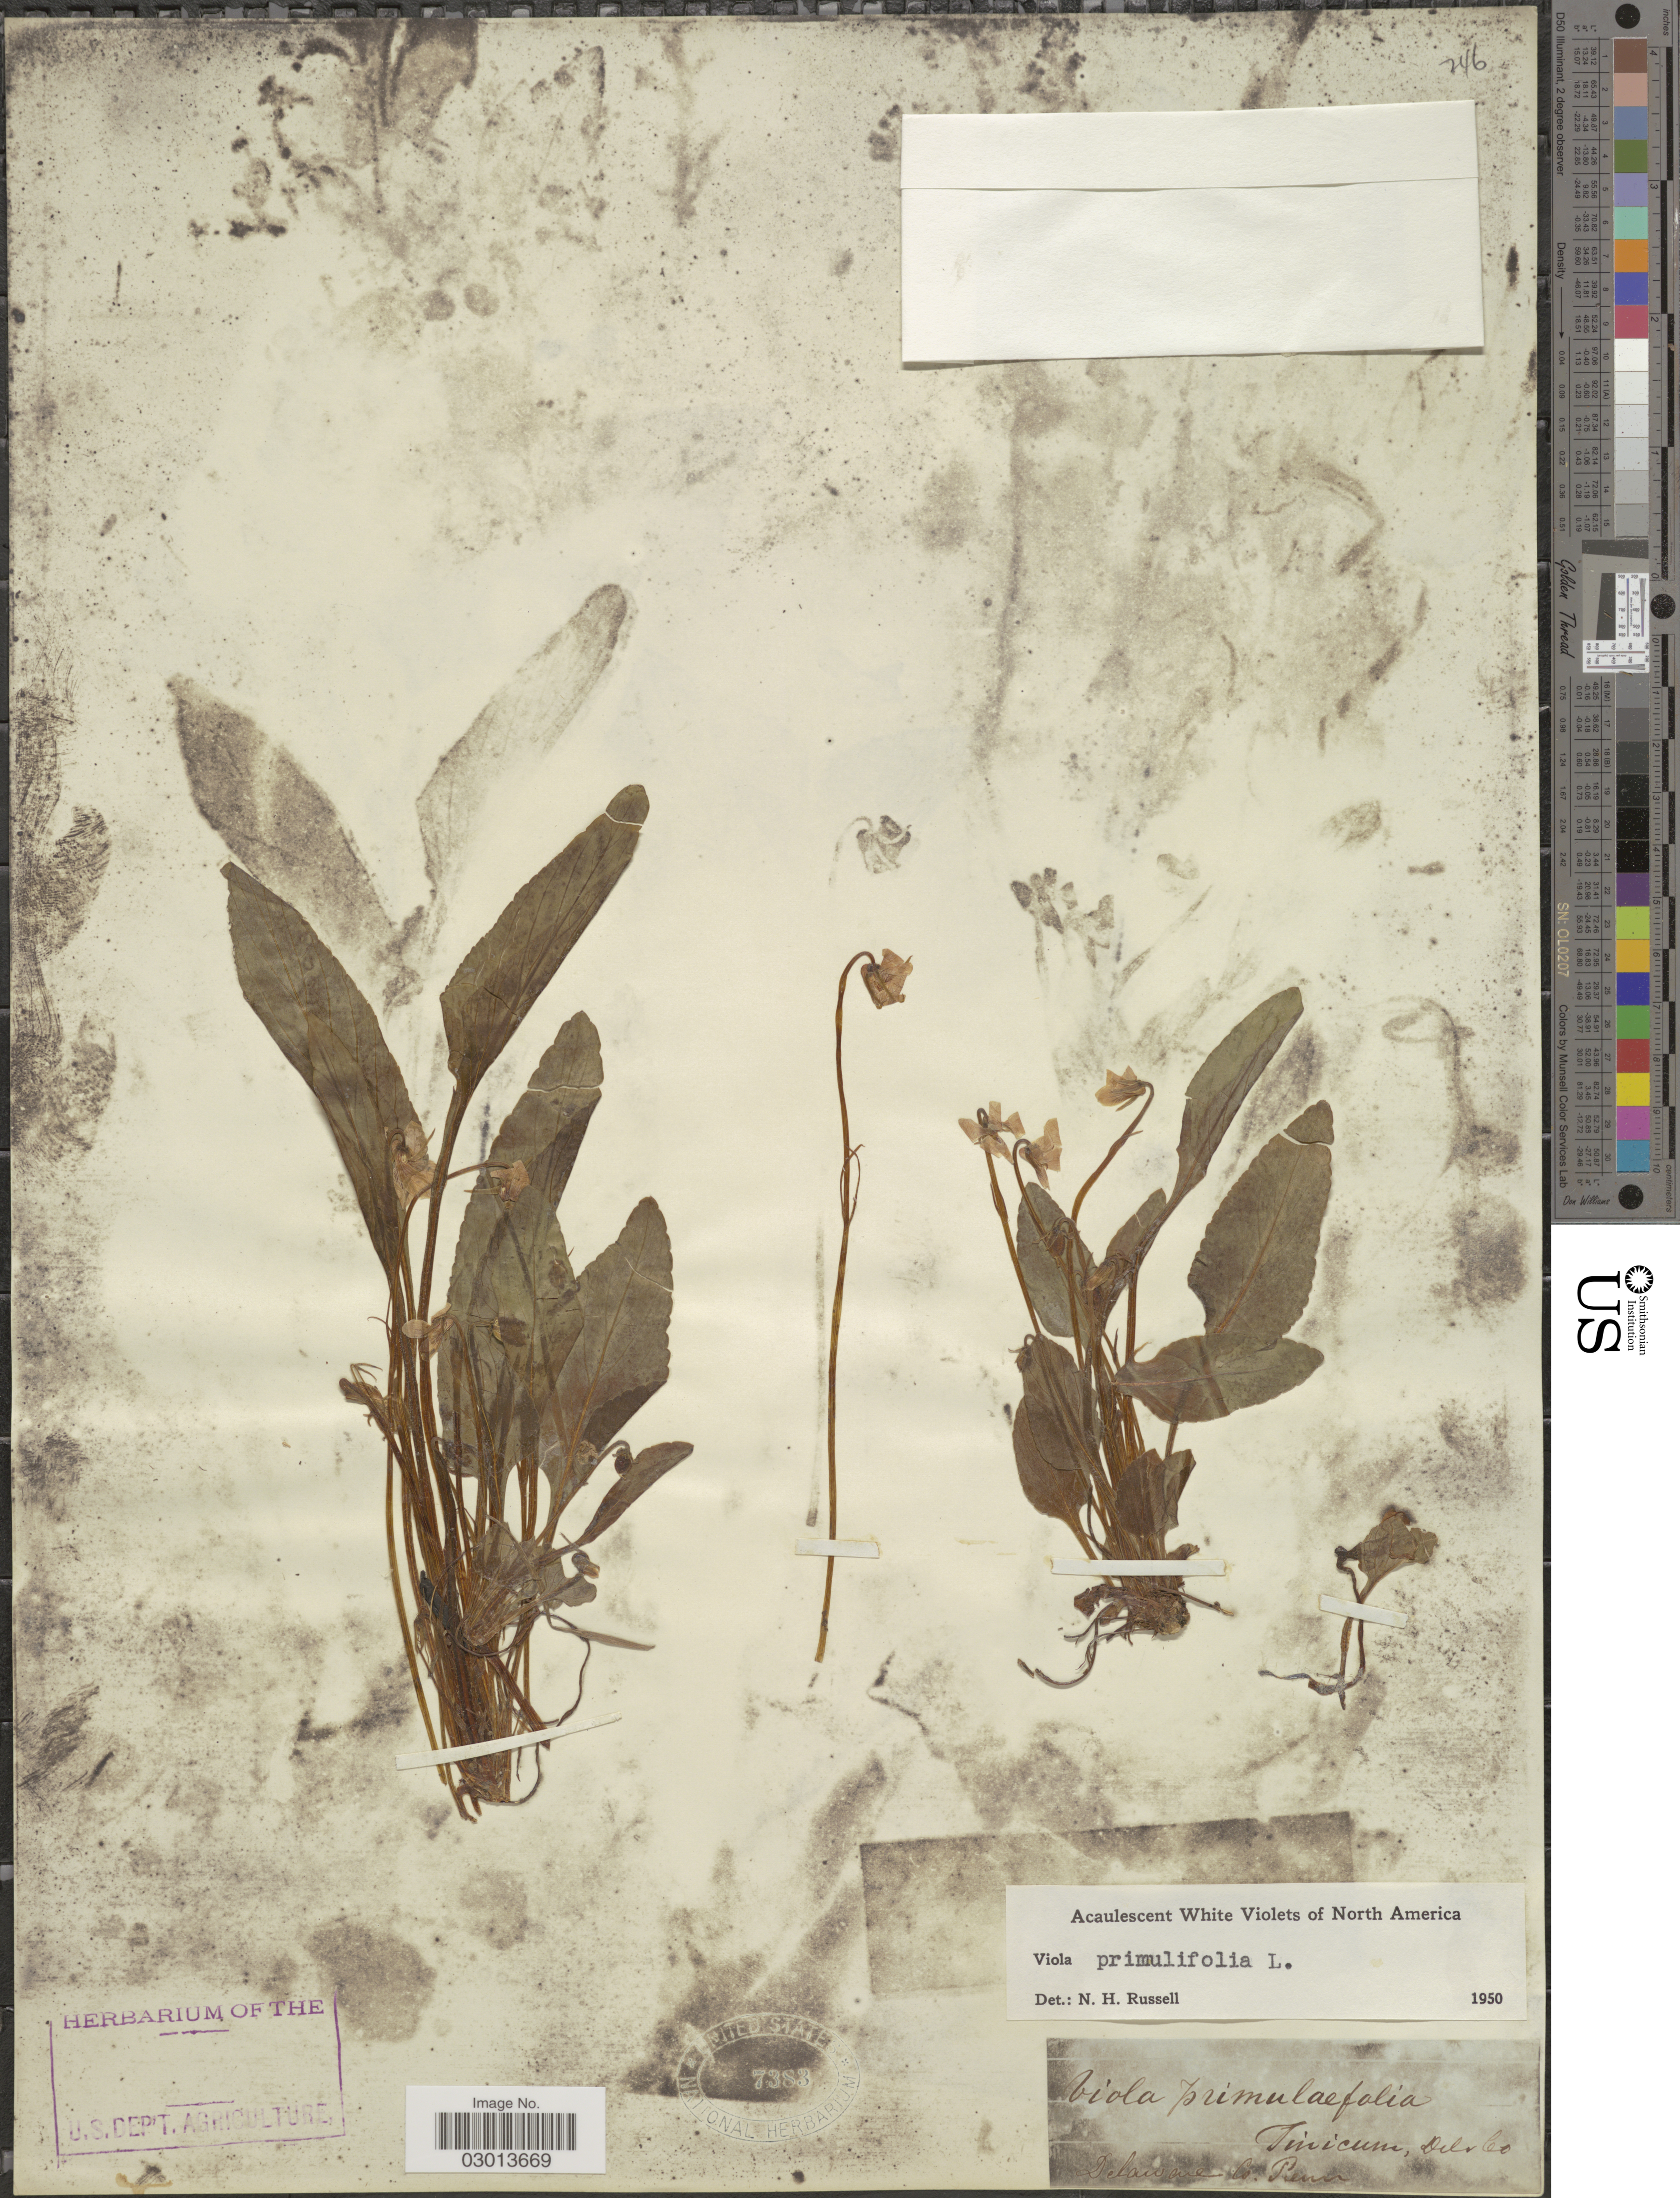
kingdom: Plantae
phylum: Tracheophyta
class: Magnoliopsida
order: Malpighiales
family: Violaceae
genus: Viola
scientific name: Viola primulifolia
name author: L.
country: United States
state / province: Pennsylvania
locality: Delaware Co. Penn.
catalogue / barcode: US 7383